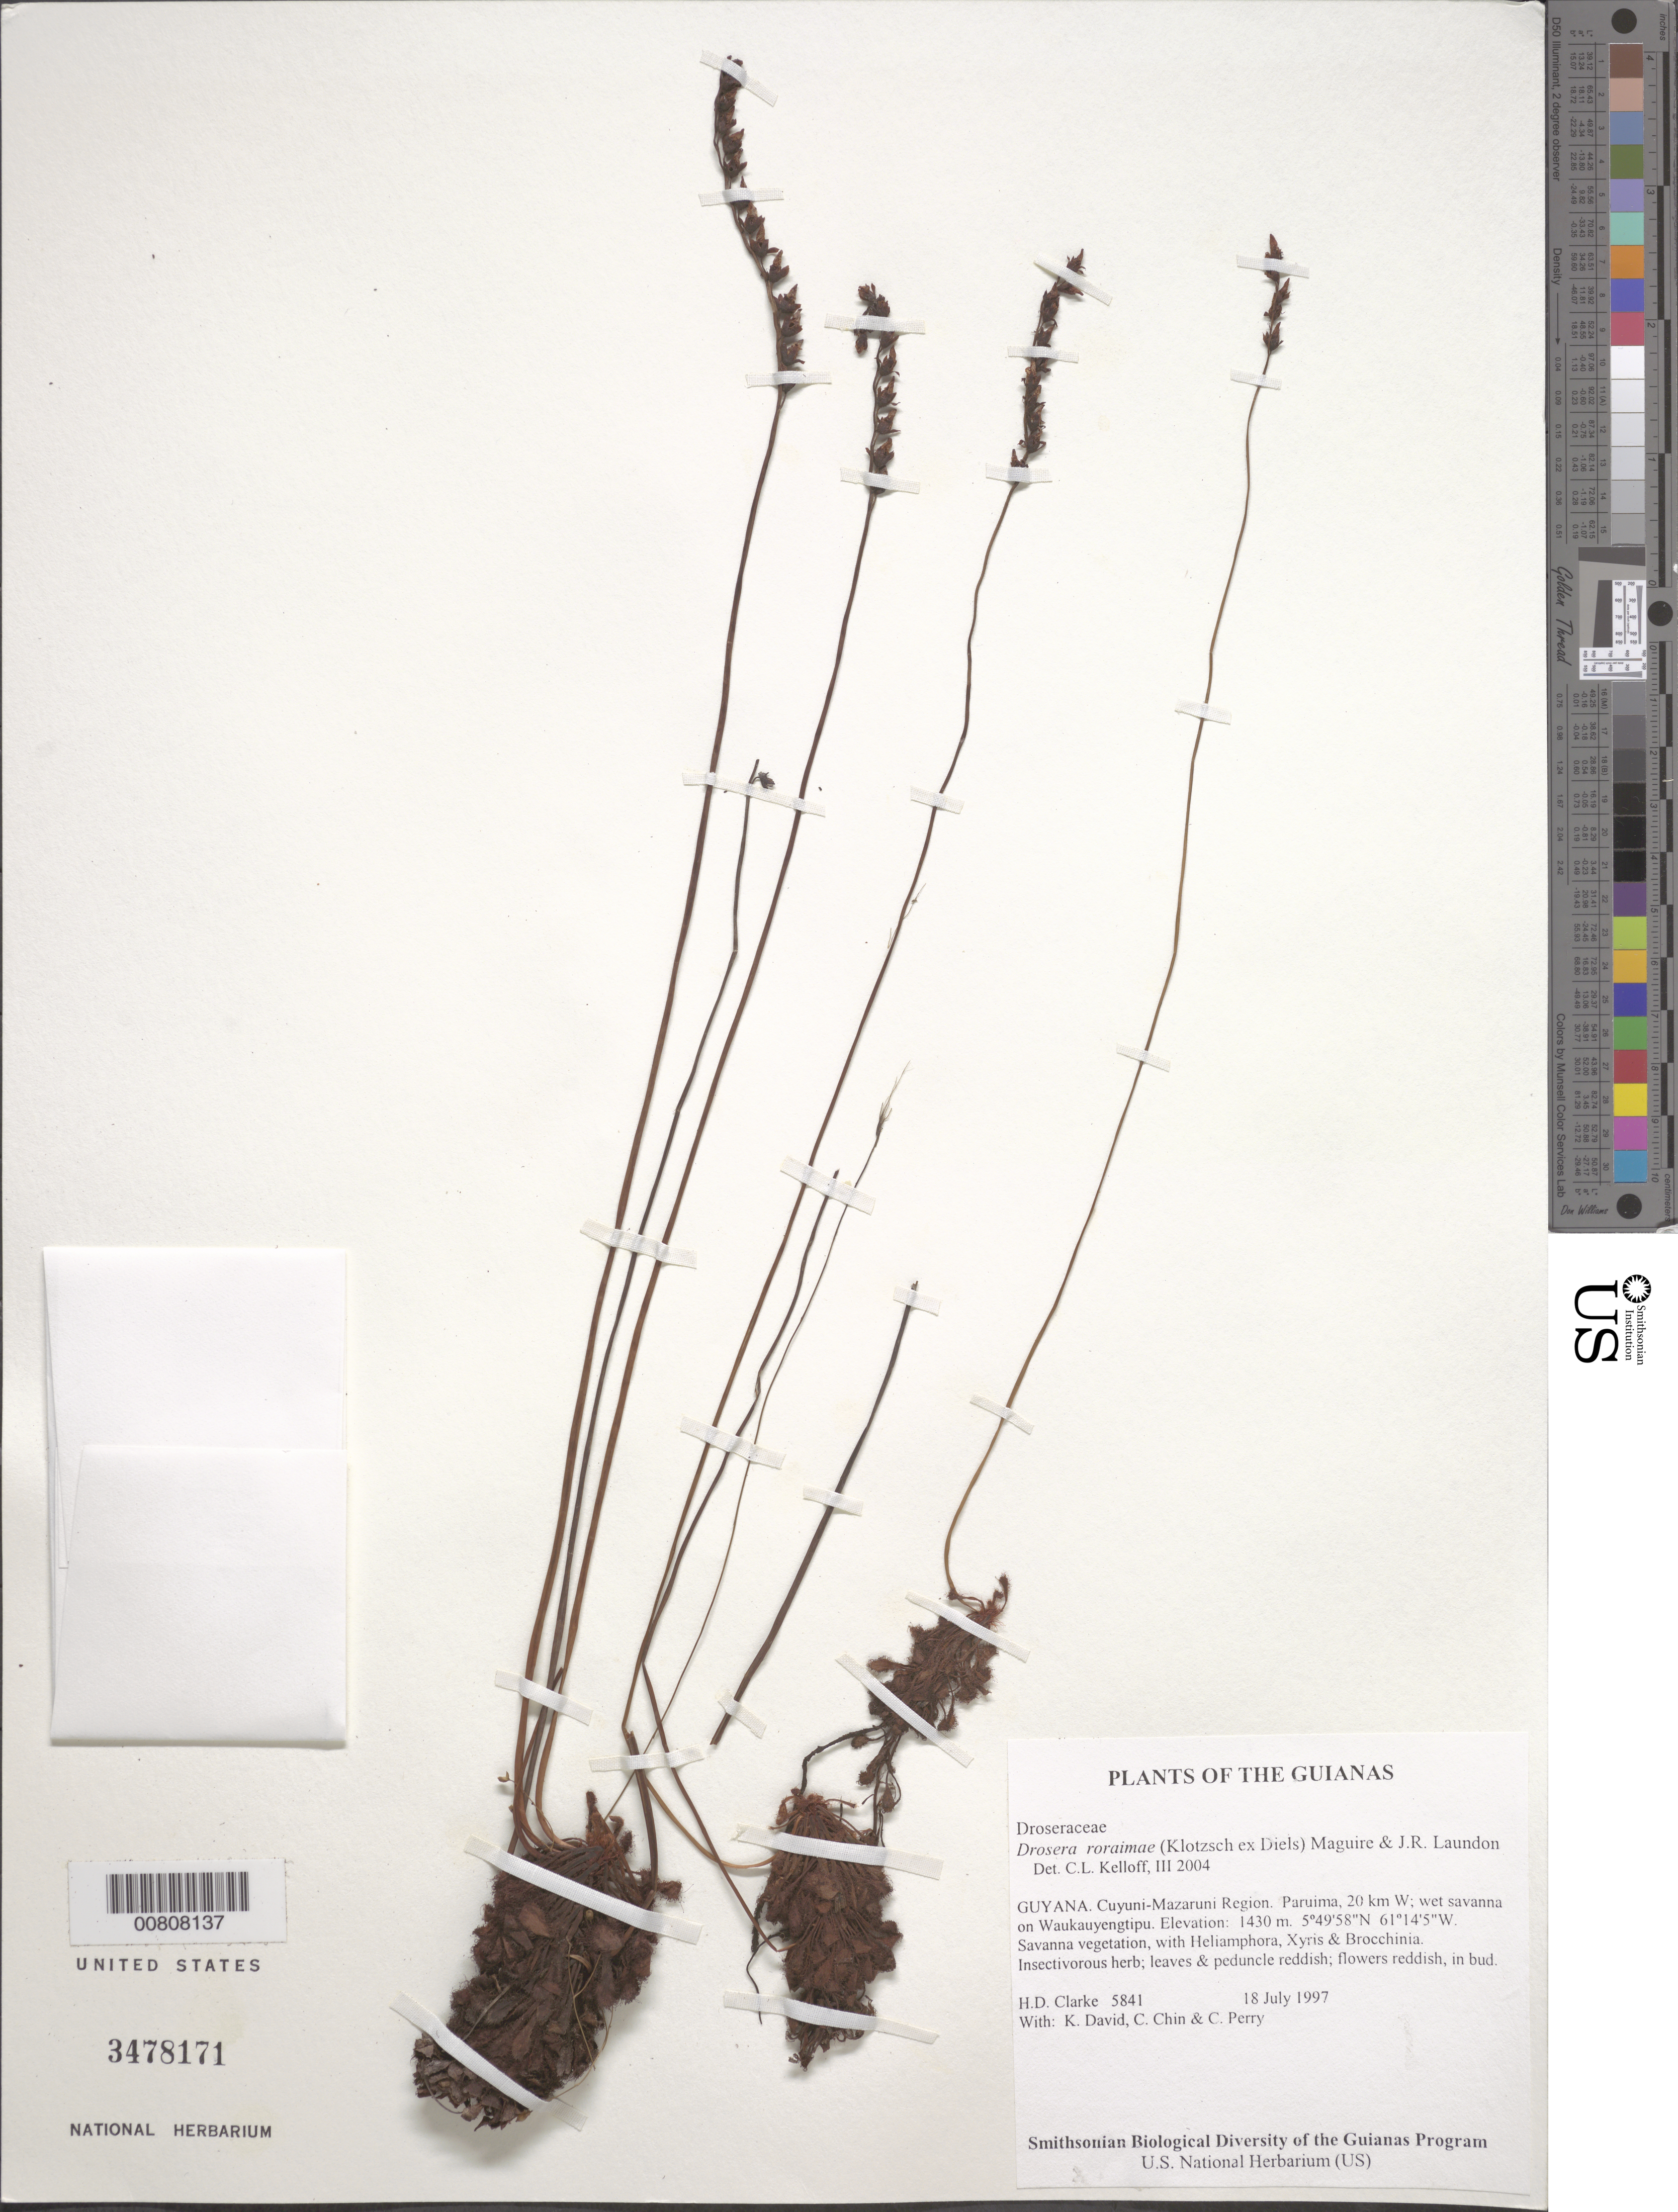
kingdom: Plantae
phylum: Tracheophyta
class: Magnoliopsida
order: Caryophyllales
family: Droseraceae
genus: Drosera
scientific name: Drosera roraimae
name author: (Klotzsch ex Diels) Maguire & J.R. Laundon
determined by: Kelloff, Carol L., (US), Smithsonian Institution - National Museum of Natural History (UNITED STATES)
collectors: H. D. Clarke, K. David, C. Chin & C. Perry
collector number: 5841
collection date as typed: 18 July 1997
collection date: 1997-07-18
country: Guyana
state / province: Cuyuni-Mazaruni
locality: Paruima, 20 km W; wet savanna on Waukauyengtipu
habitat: Savanna vegetation, with Heliamphora, Xyris & Brocchinia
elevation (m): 1430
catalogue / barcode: US 3478171